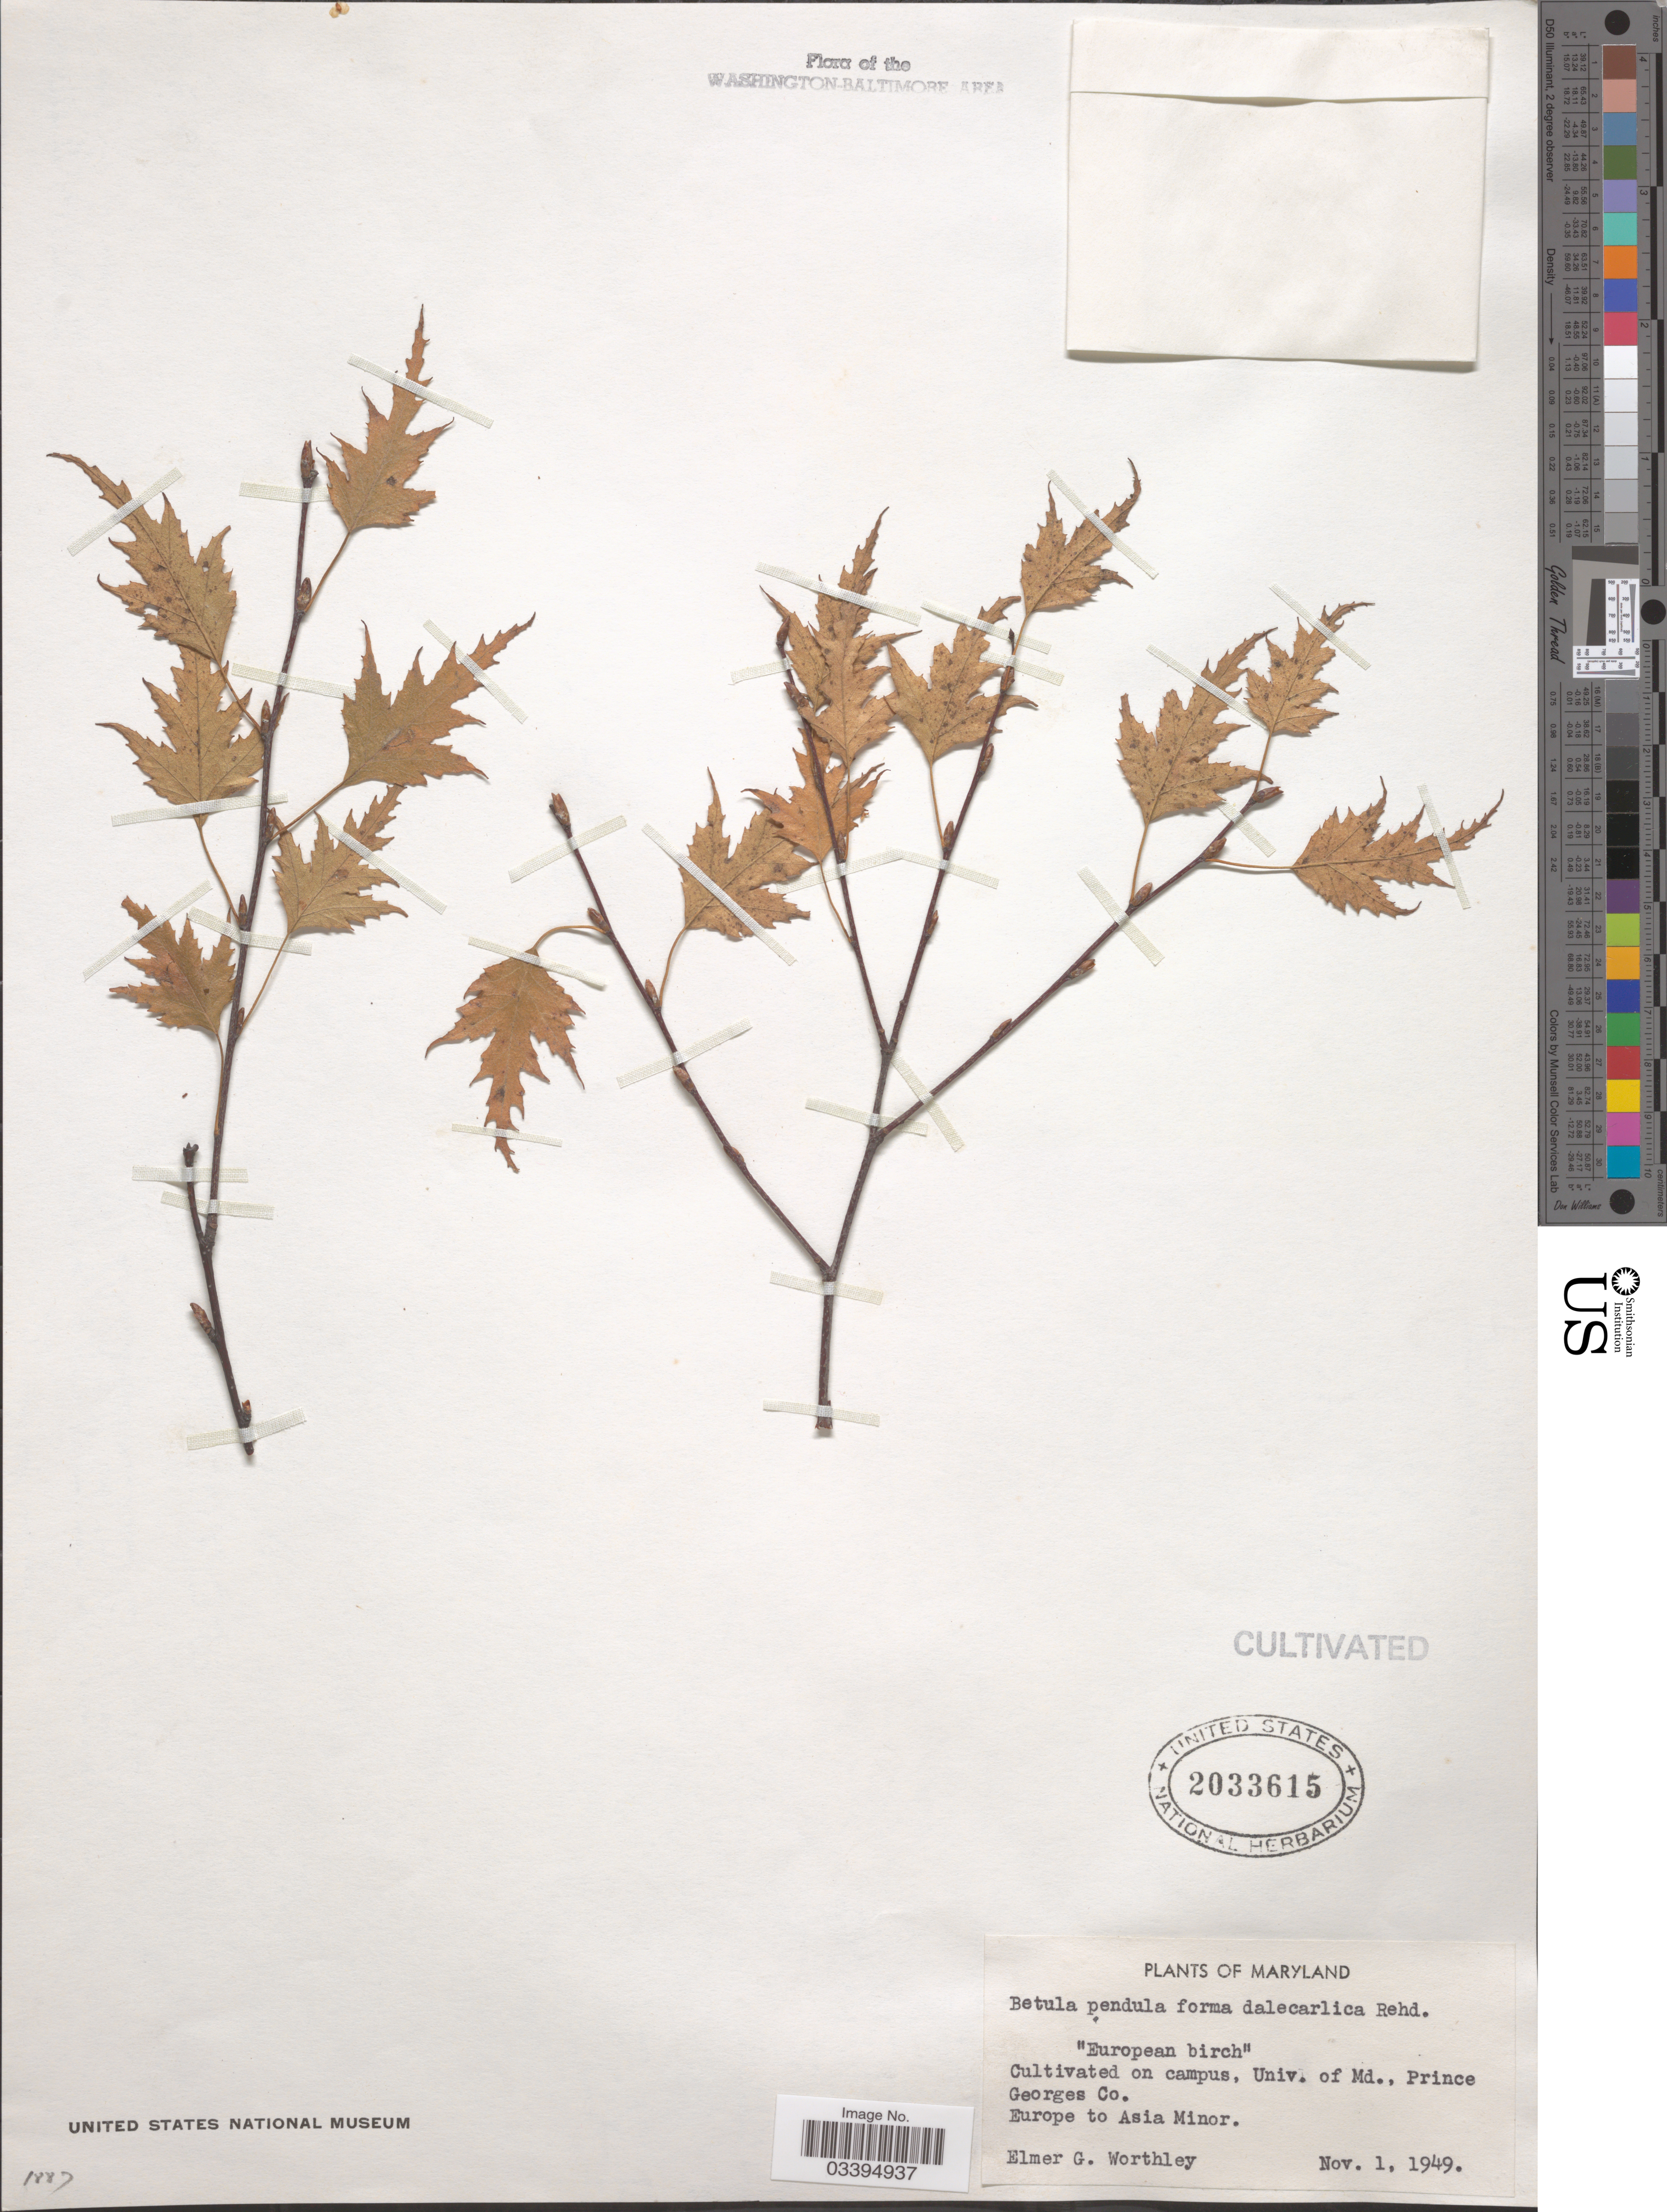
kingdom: Plantae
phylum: Tracheophyta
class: Magnoliopsida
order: Fagales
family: Betulaceae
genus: Betula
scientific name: Betula pendula f. dalecarlica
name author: (L. f.) Dippel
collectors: E. Worthley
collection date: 1949-11-01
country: United States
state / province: Maryland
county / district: Prince George's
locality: Campus, Univ. of Md., Prince Georges Co.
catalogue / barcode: US 2033615